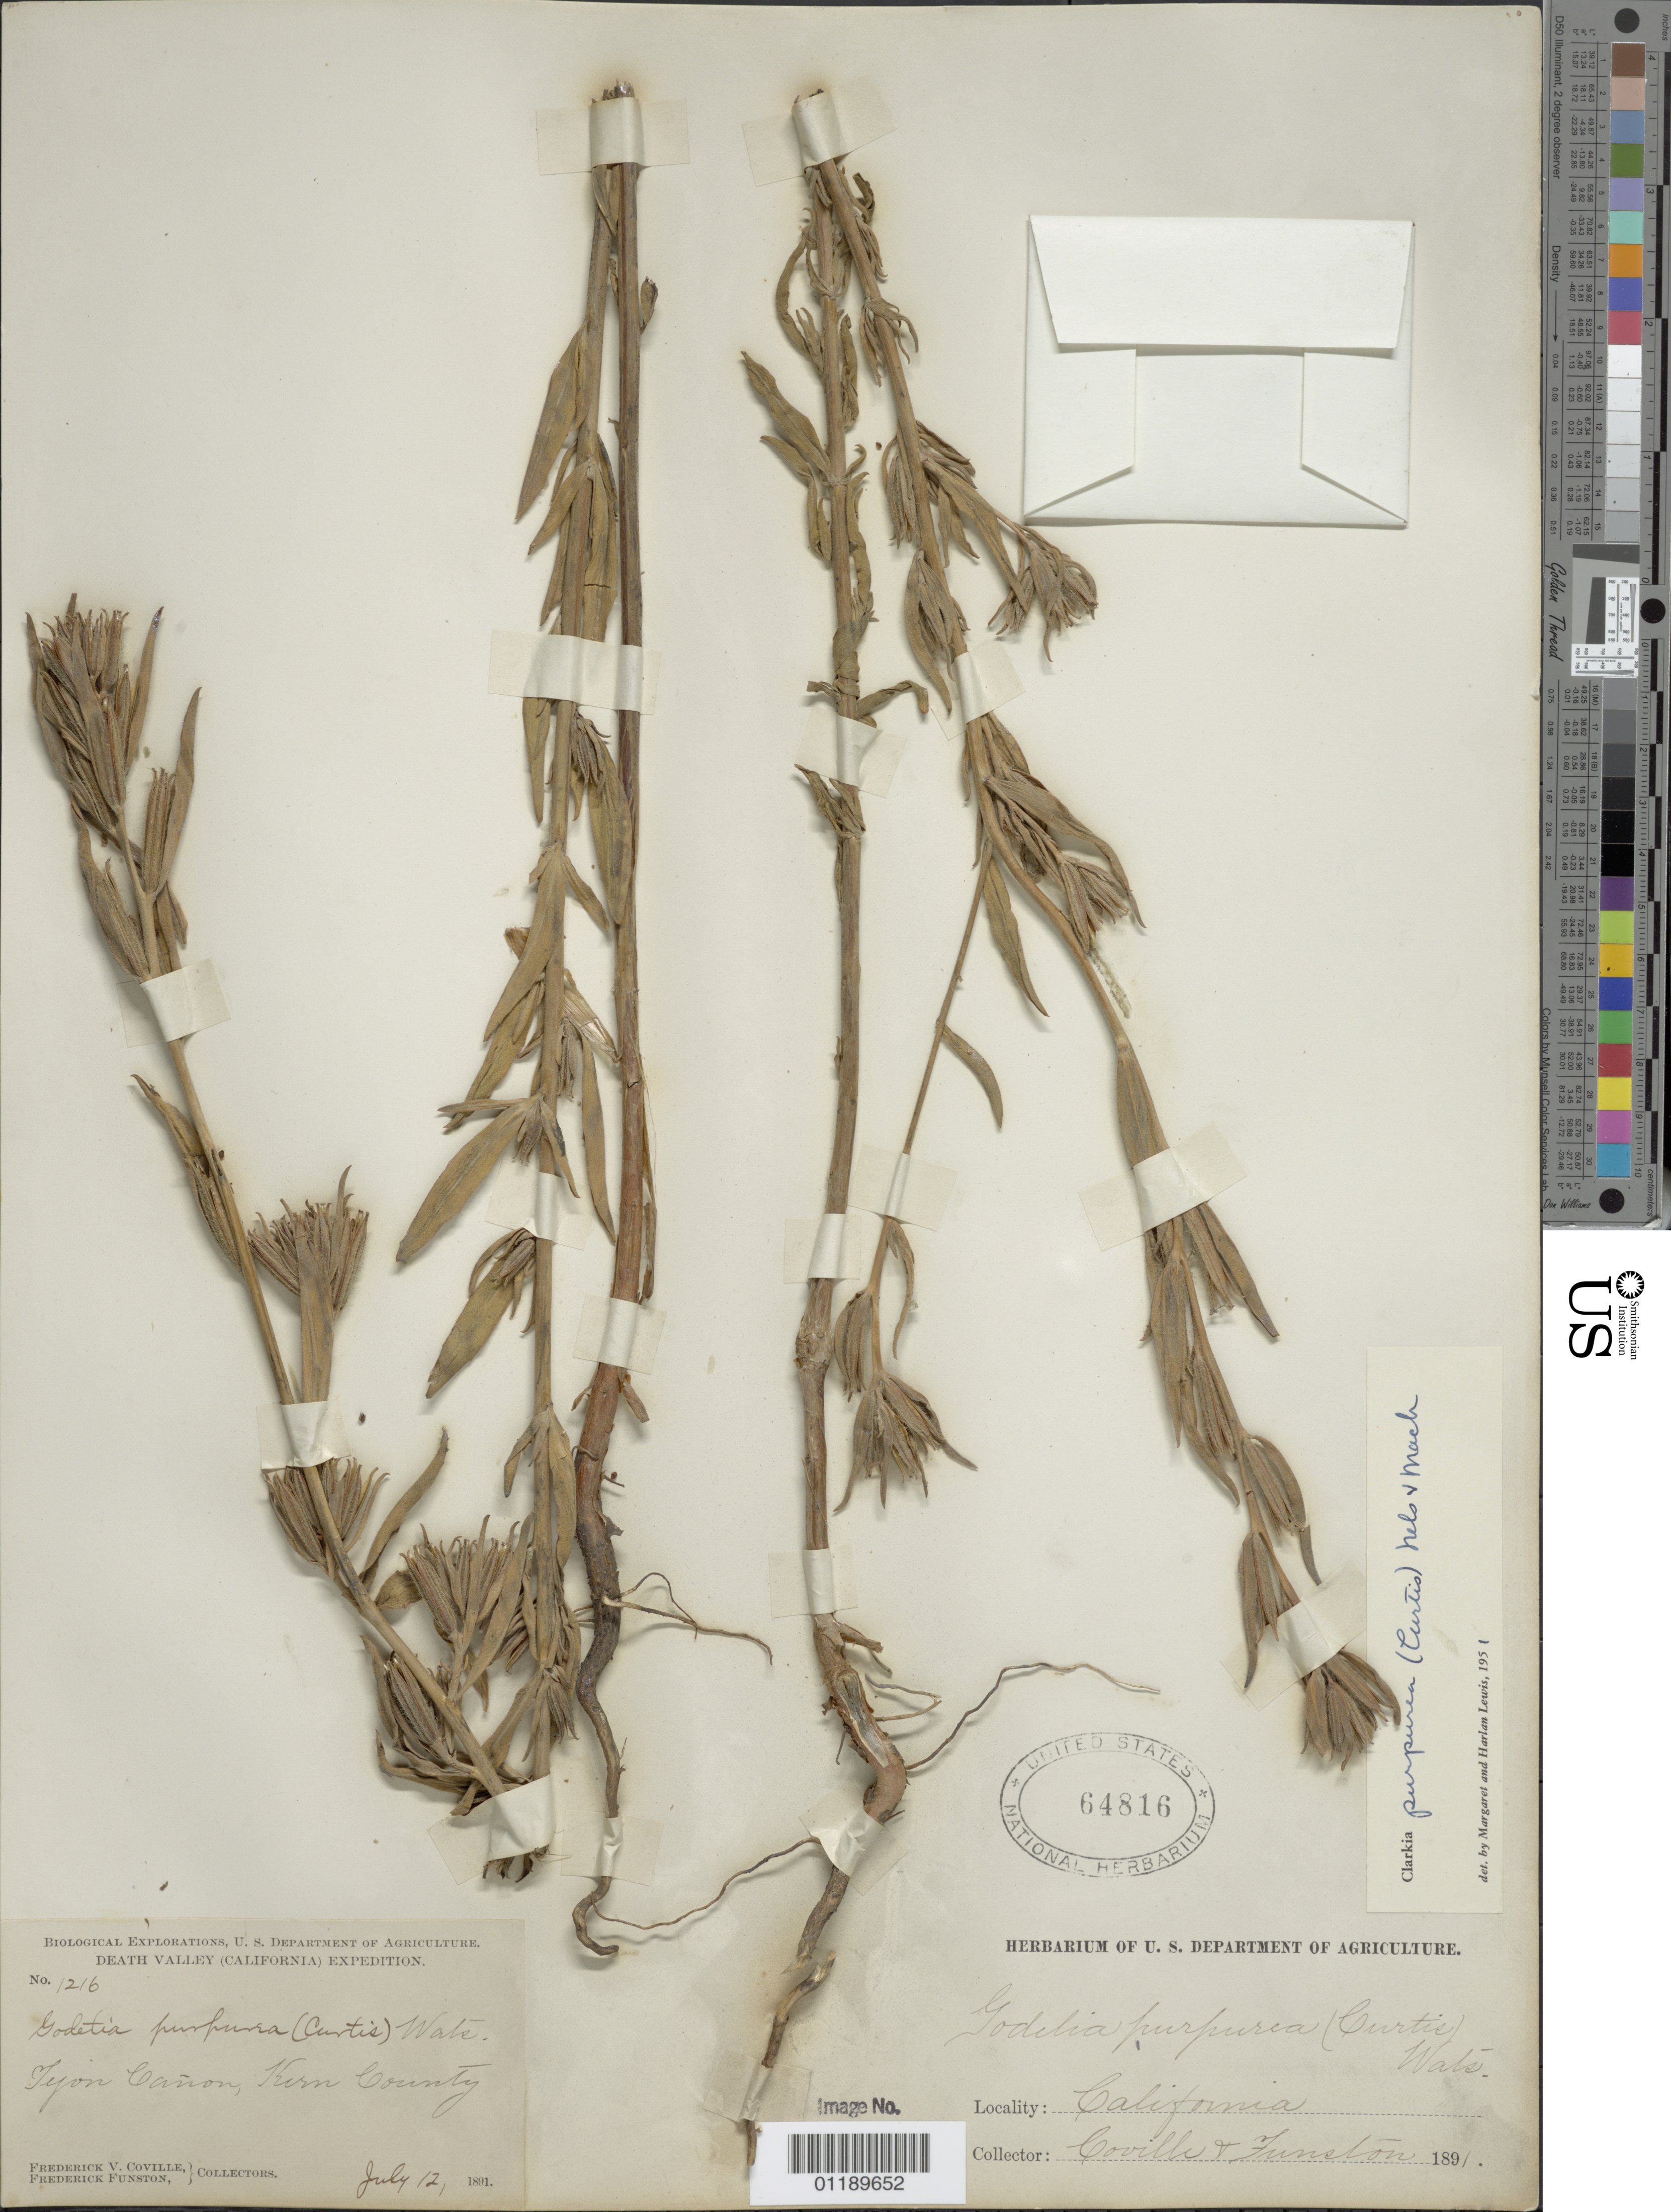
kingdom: Plantae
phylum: Tracheophyta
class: Magnoliopsida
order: Myrtales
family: Onagraceae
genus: Clarkia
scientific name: Clarkia purpurea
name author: (Curtis) A. Nelson & J.F. Macbr.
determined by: Lewis, --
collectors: F. V. Coville & F. Funston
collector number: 1216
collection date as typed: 12 Jul 1891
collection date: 1891-07-12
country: United States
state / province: California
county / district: Kern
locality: Tejon Canyon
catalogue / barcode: US 64816